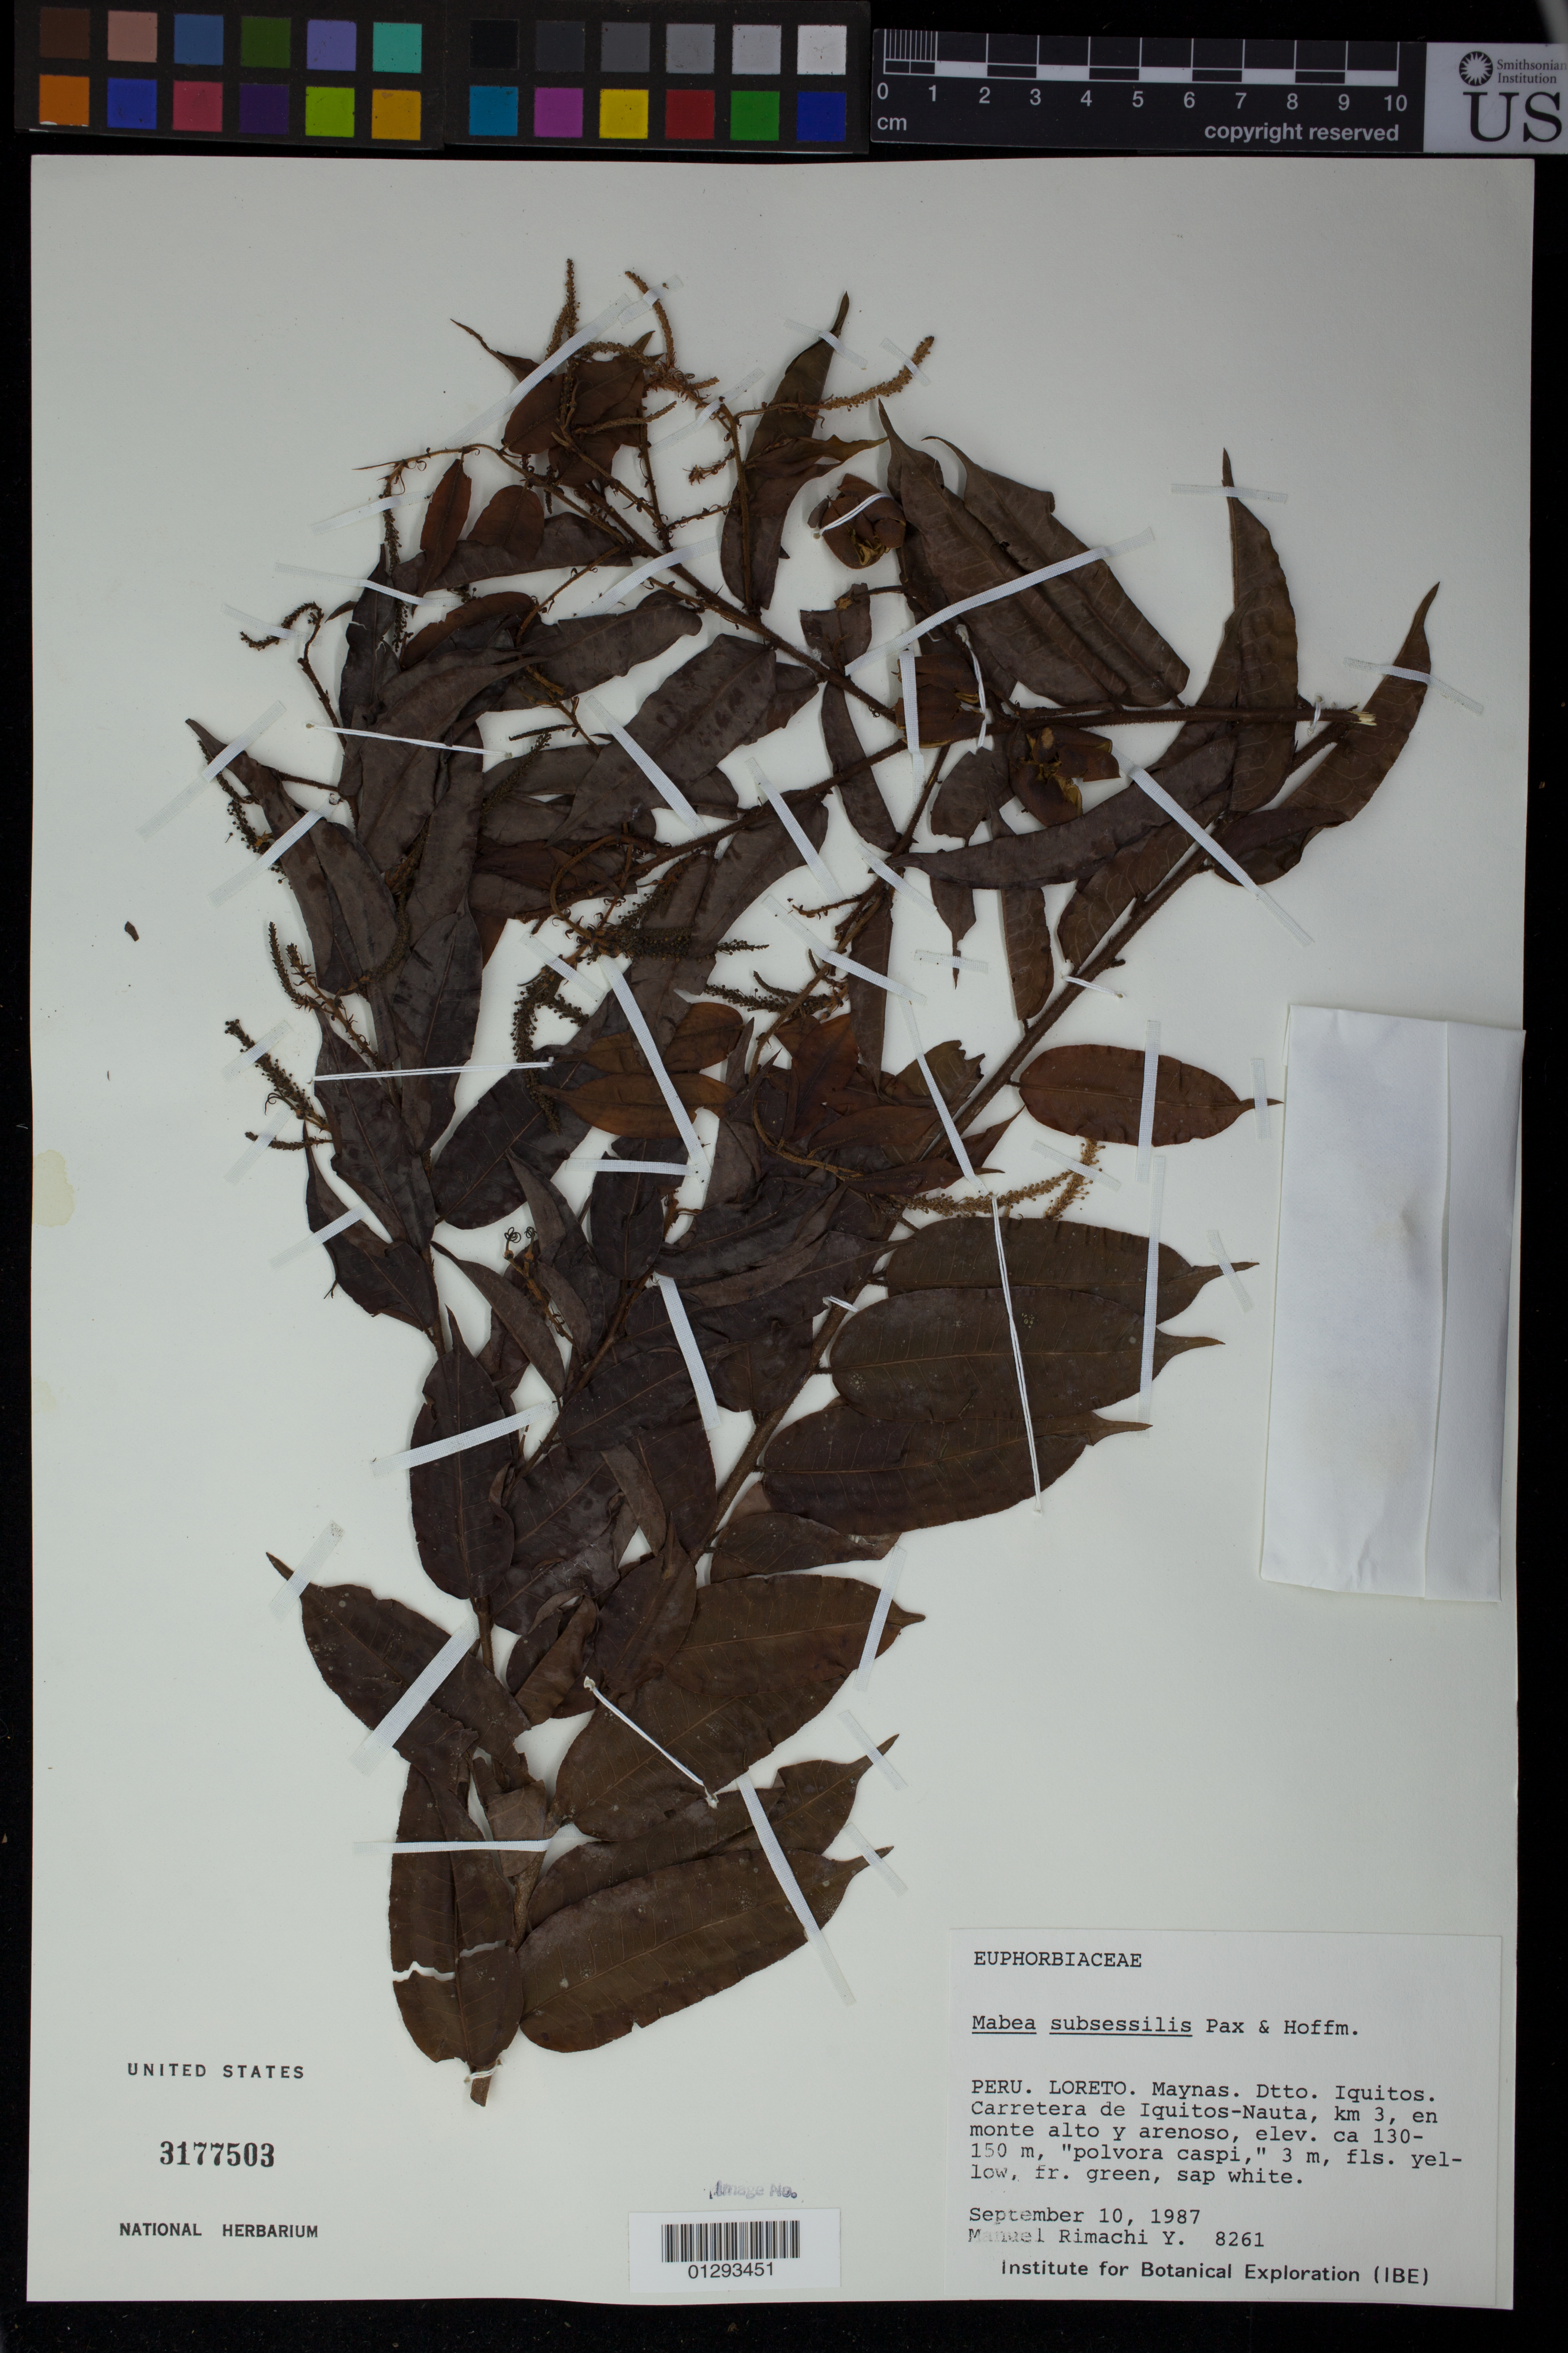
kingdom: Plantae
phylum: Tracheophyta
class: Magnoliopsida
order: Malpighiales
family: Euphorbiaceae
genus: Mabea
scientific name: Mabea subsessilis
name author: Pax & K. Hoffm.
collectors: M. Rimachi Y.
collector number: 8261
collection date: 1987-09-10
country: Peru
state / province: Loreto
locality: Maynas. Dtto. Iquitos. Carretera de Iquitos-Nauta, km 3, en monte alto y arenoso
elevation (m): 130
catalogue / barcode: US 3177503